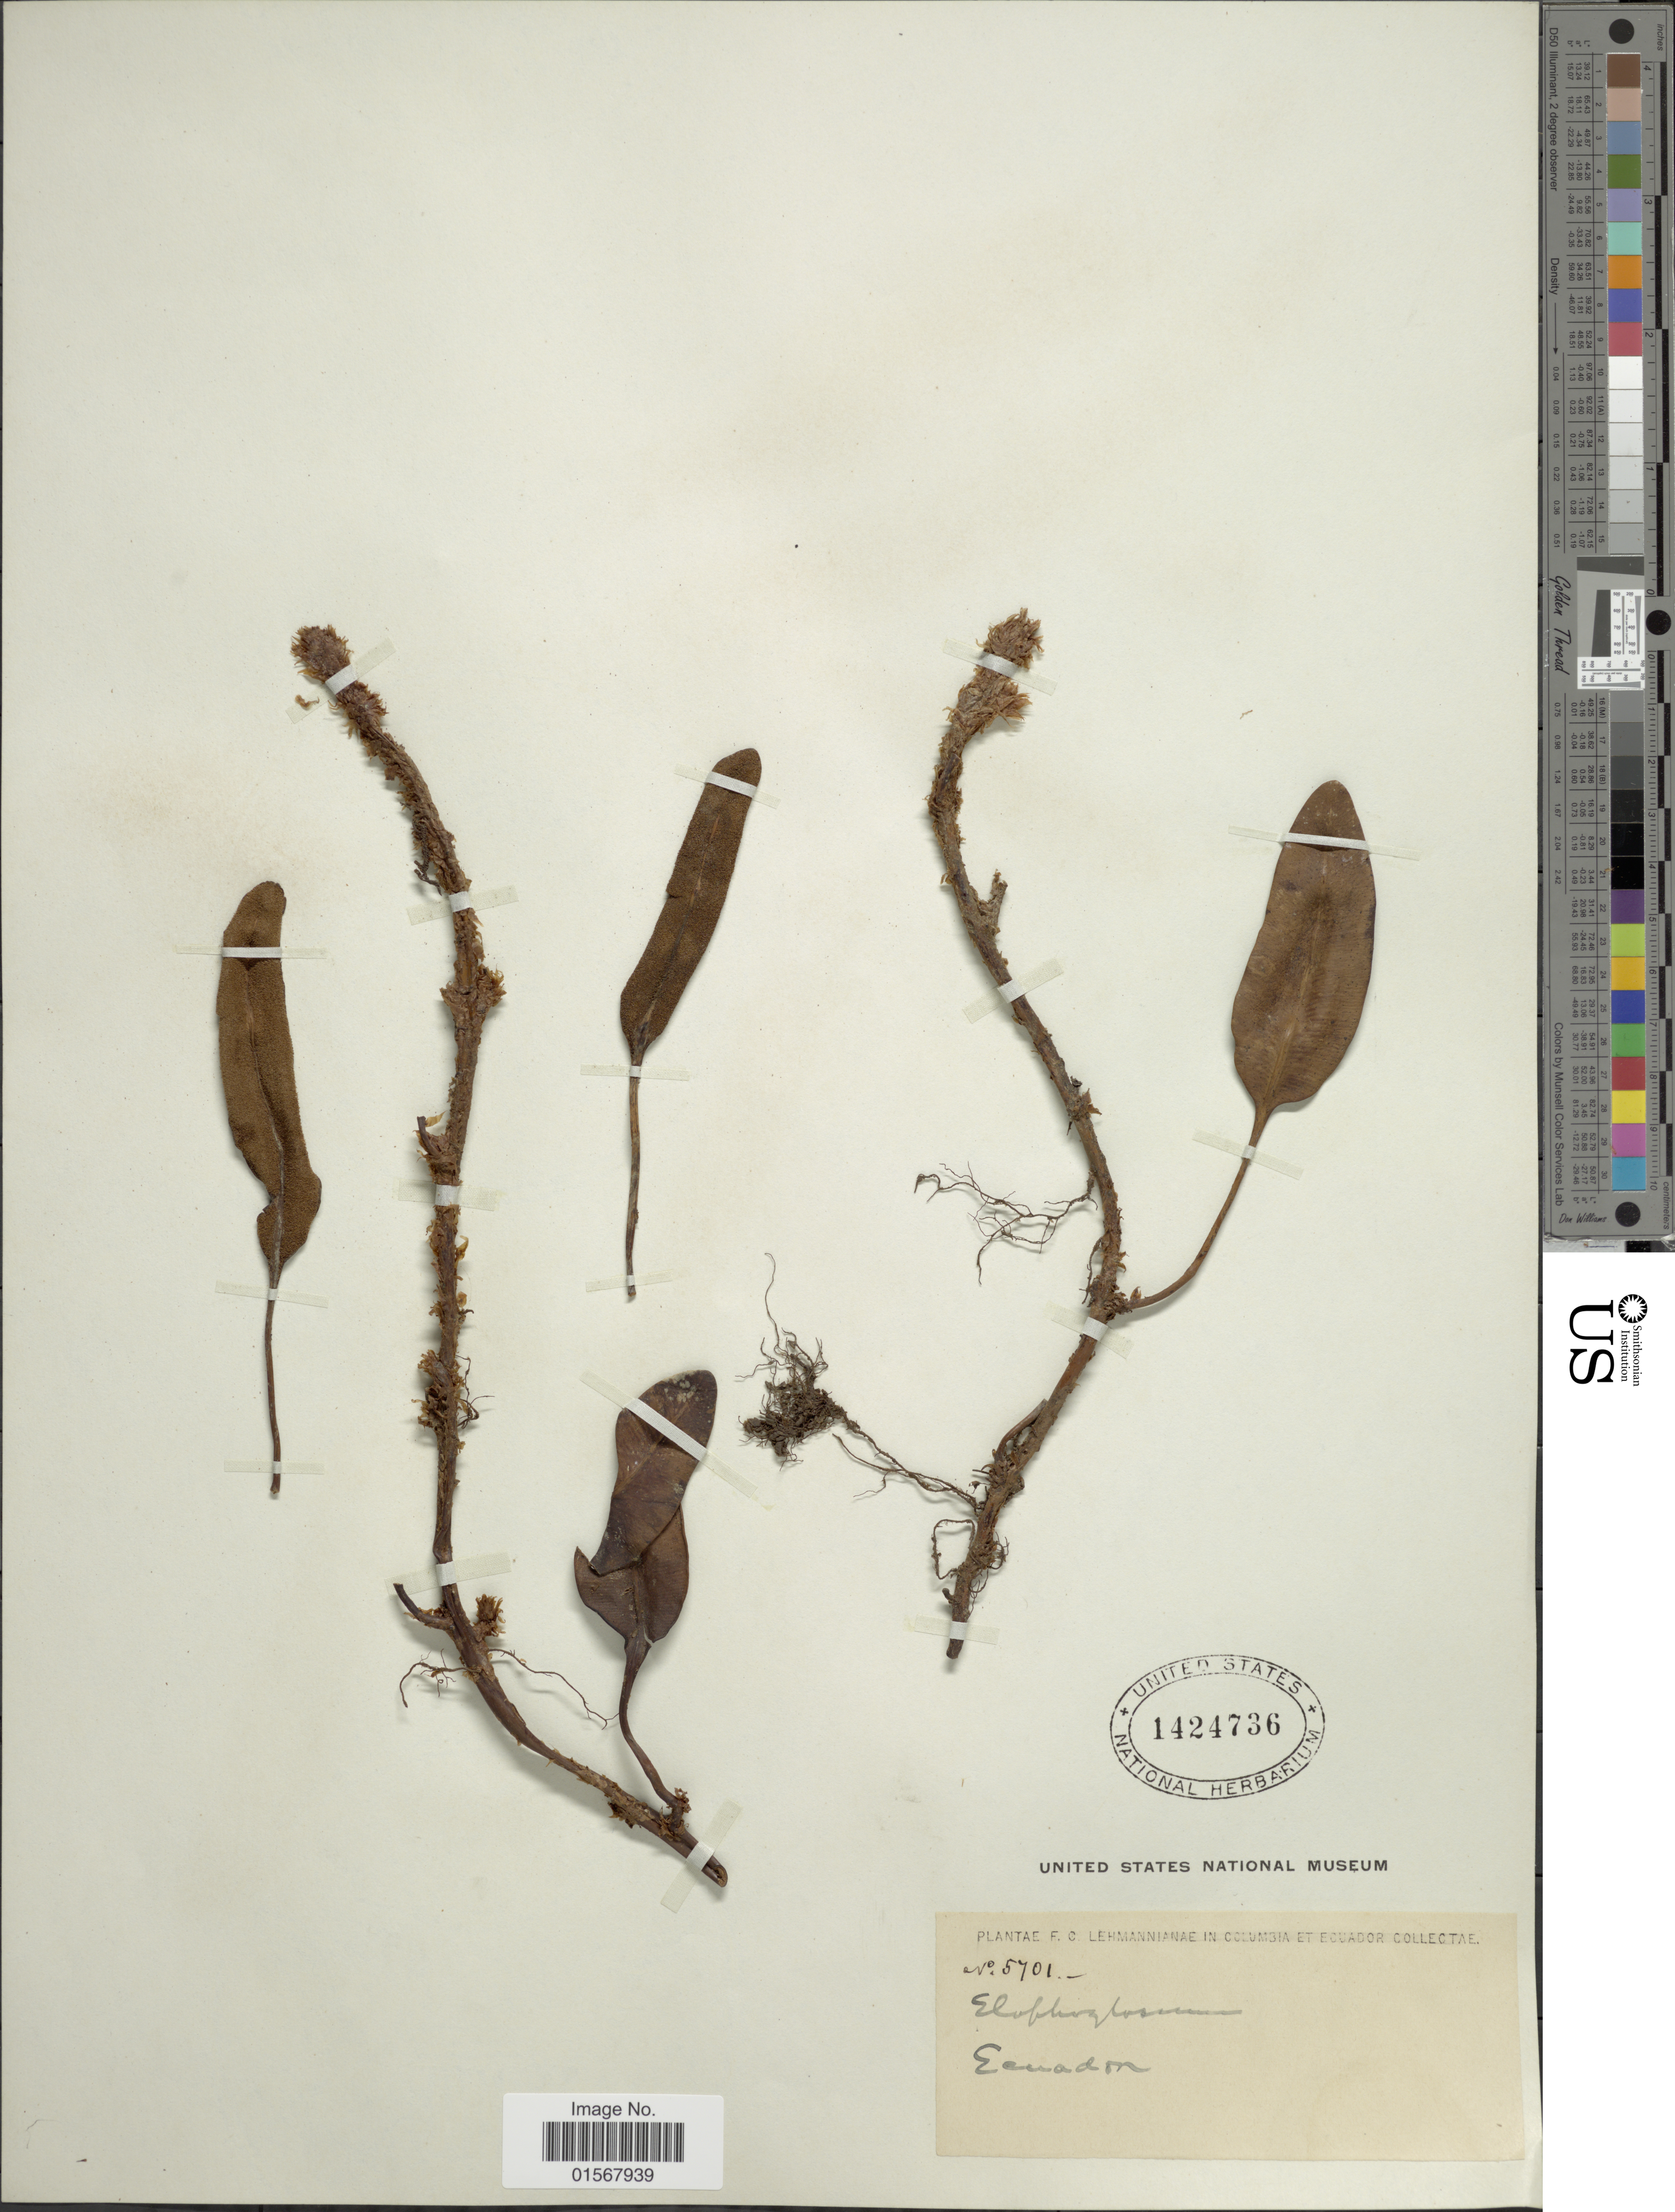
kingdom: Plantae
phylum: Tracheophyta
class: Polypodiopsida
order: Polypodiales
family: Dryopteridaceae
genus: Elaphoglossum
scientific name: Elaphoglossum sp.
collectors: F. C. Lehmann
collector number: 5701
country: Ecuador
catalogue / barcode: US 1424736